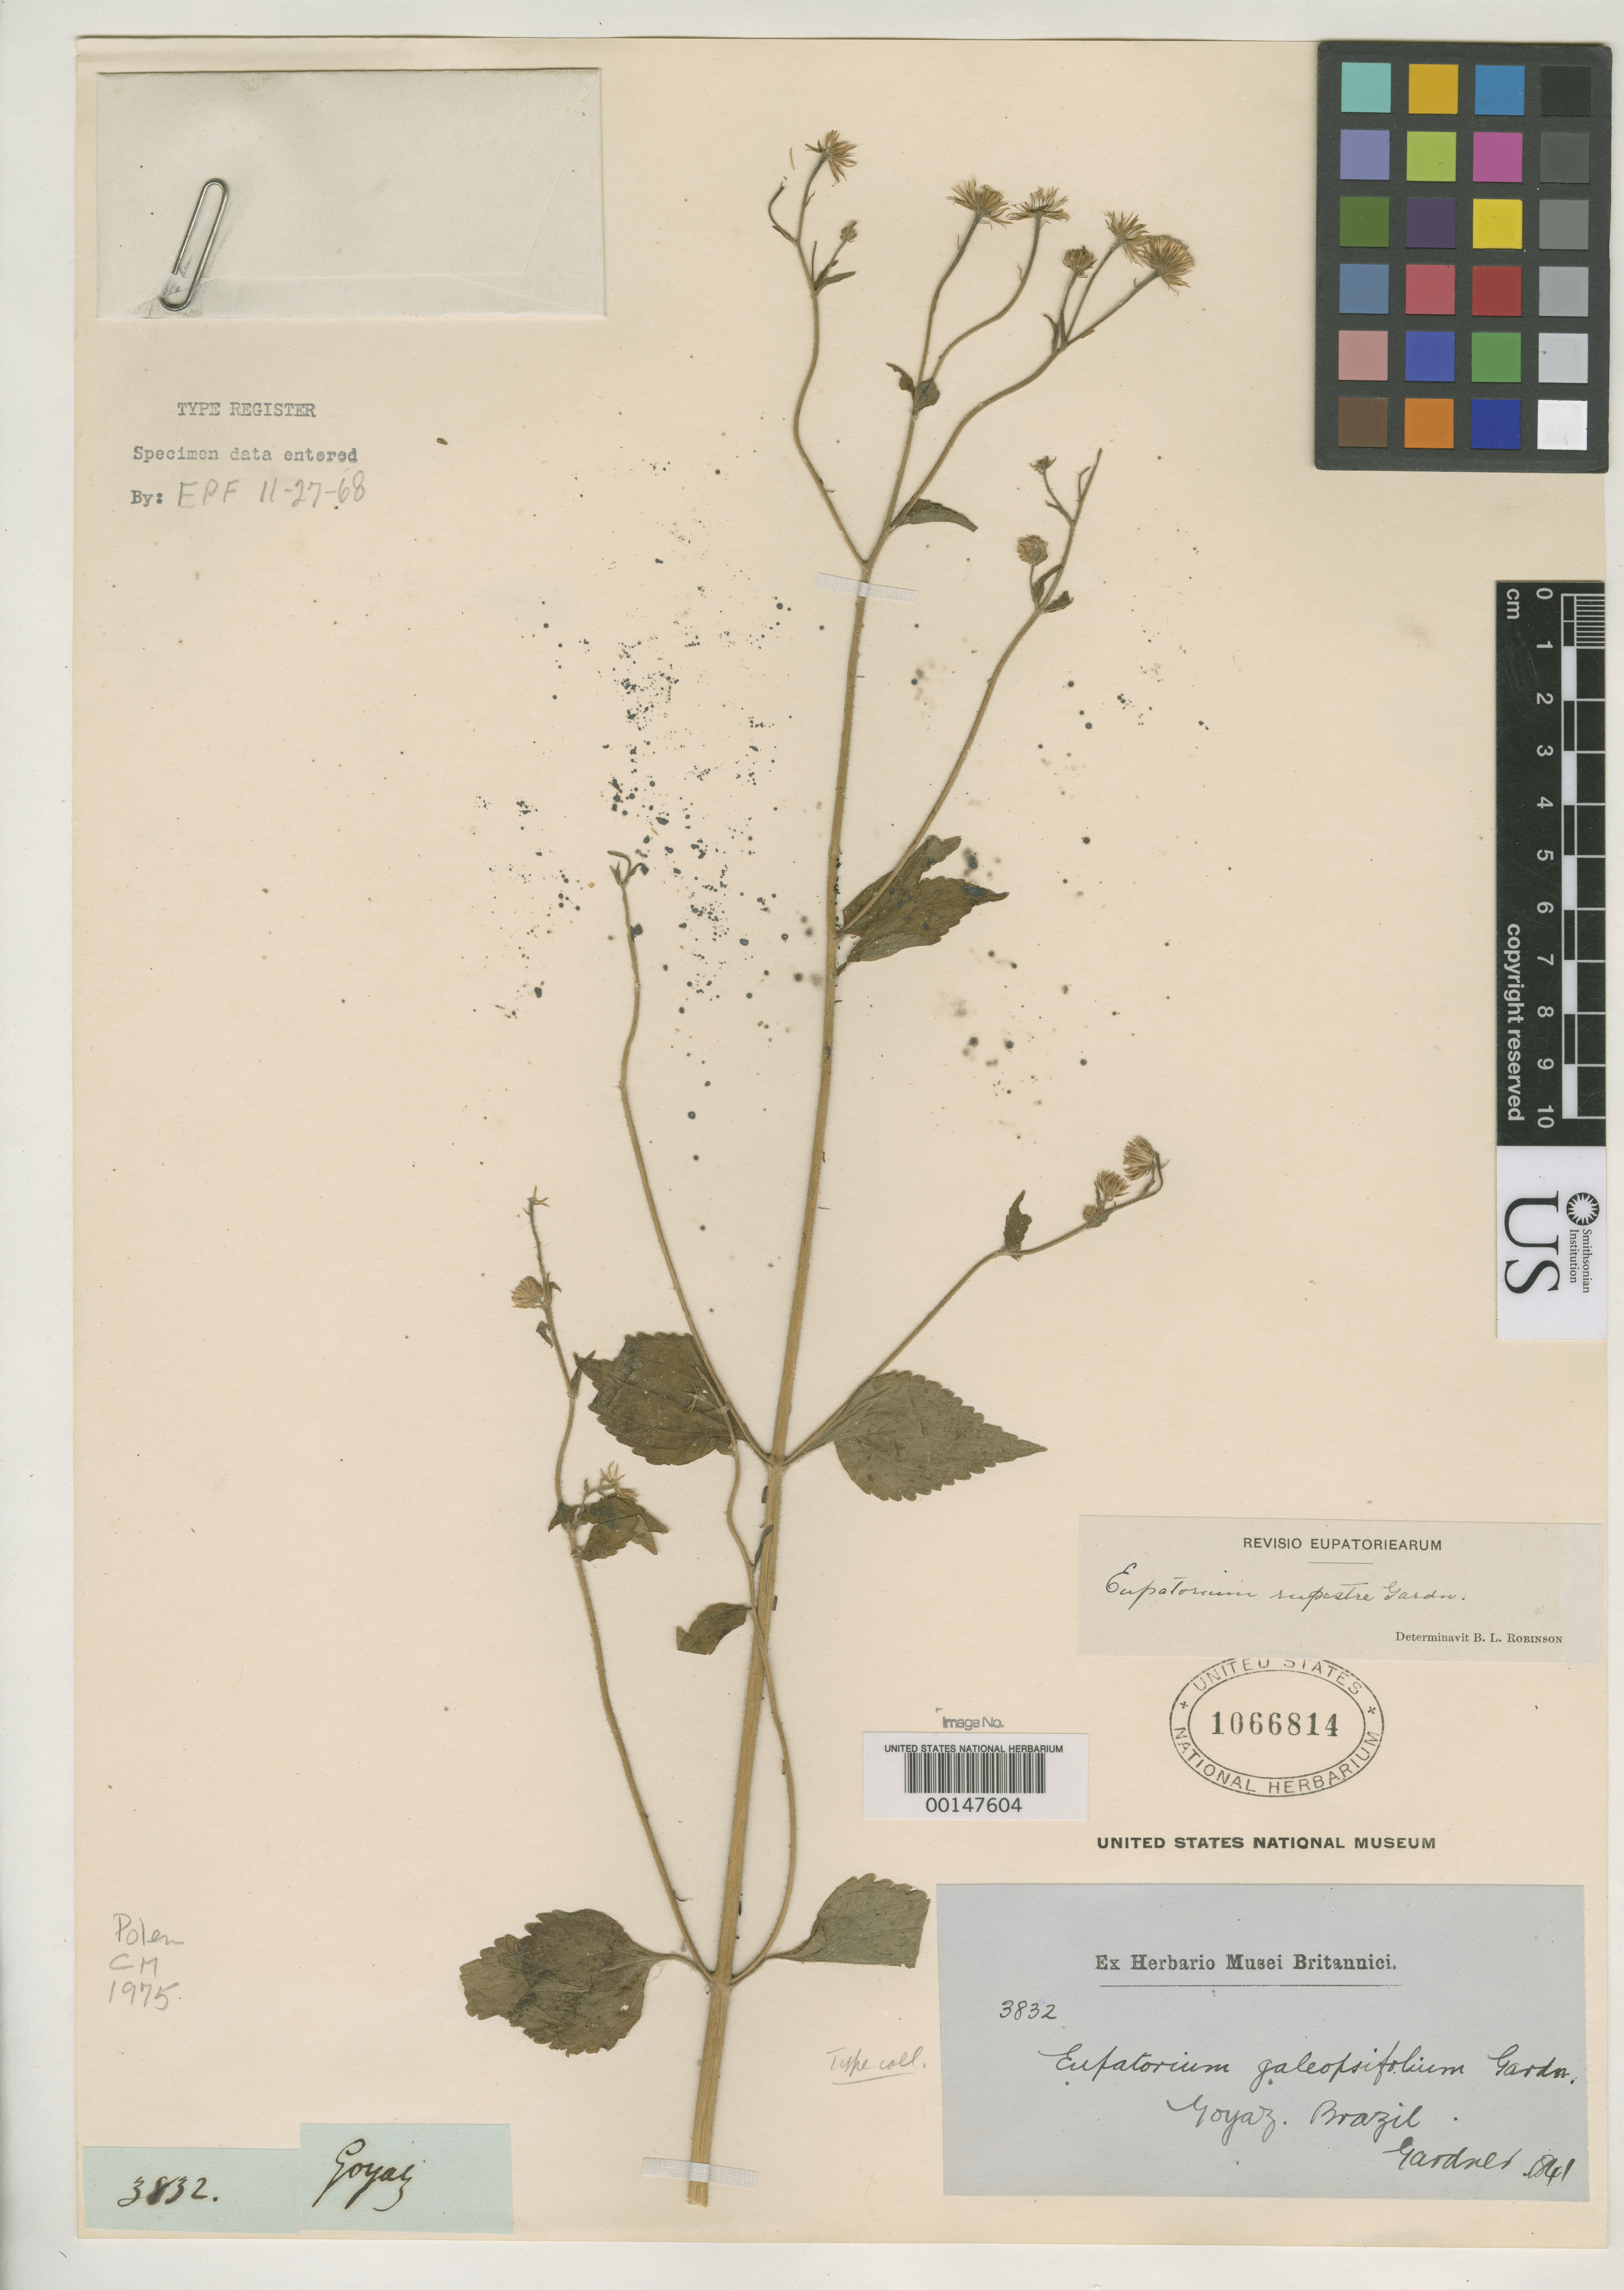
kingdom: Plantae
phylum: Tracheophyta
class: Magnoliopsida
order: Asterales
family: Asteraceae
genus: Eupatorium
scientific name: Eupatorium galiopsifolium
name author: Gardner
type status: Isotype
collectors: G. Gardner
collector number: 3832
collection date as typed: Apr 1840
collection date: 1840-04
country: Brazil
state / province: Goiás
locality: Inter Porto Imperial et Lunie, ad flum Tocantins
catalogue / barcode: US 1066814